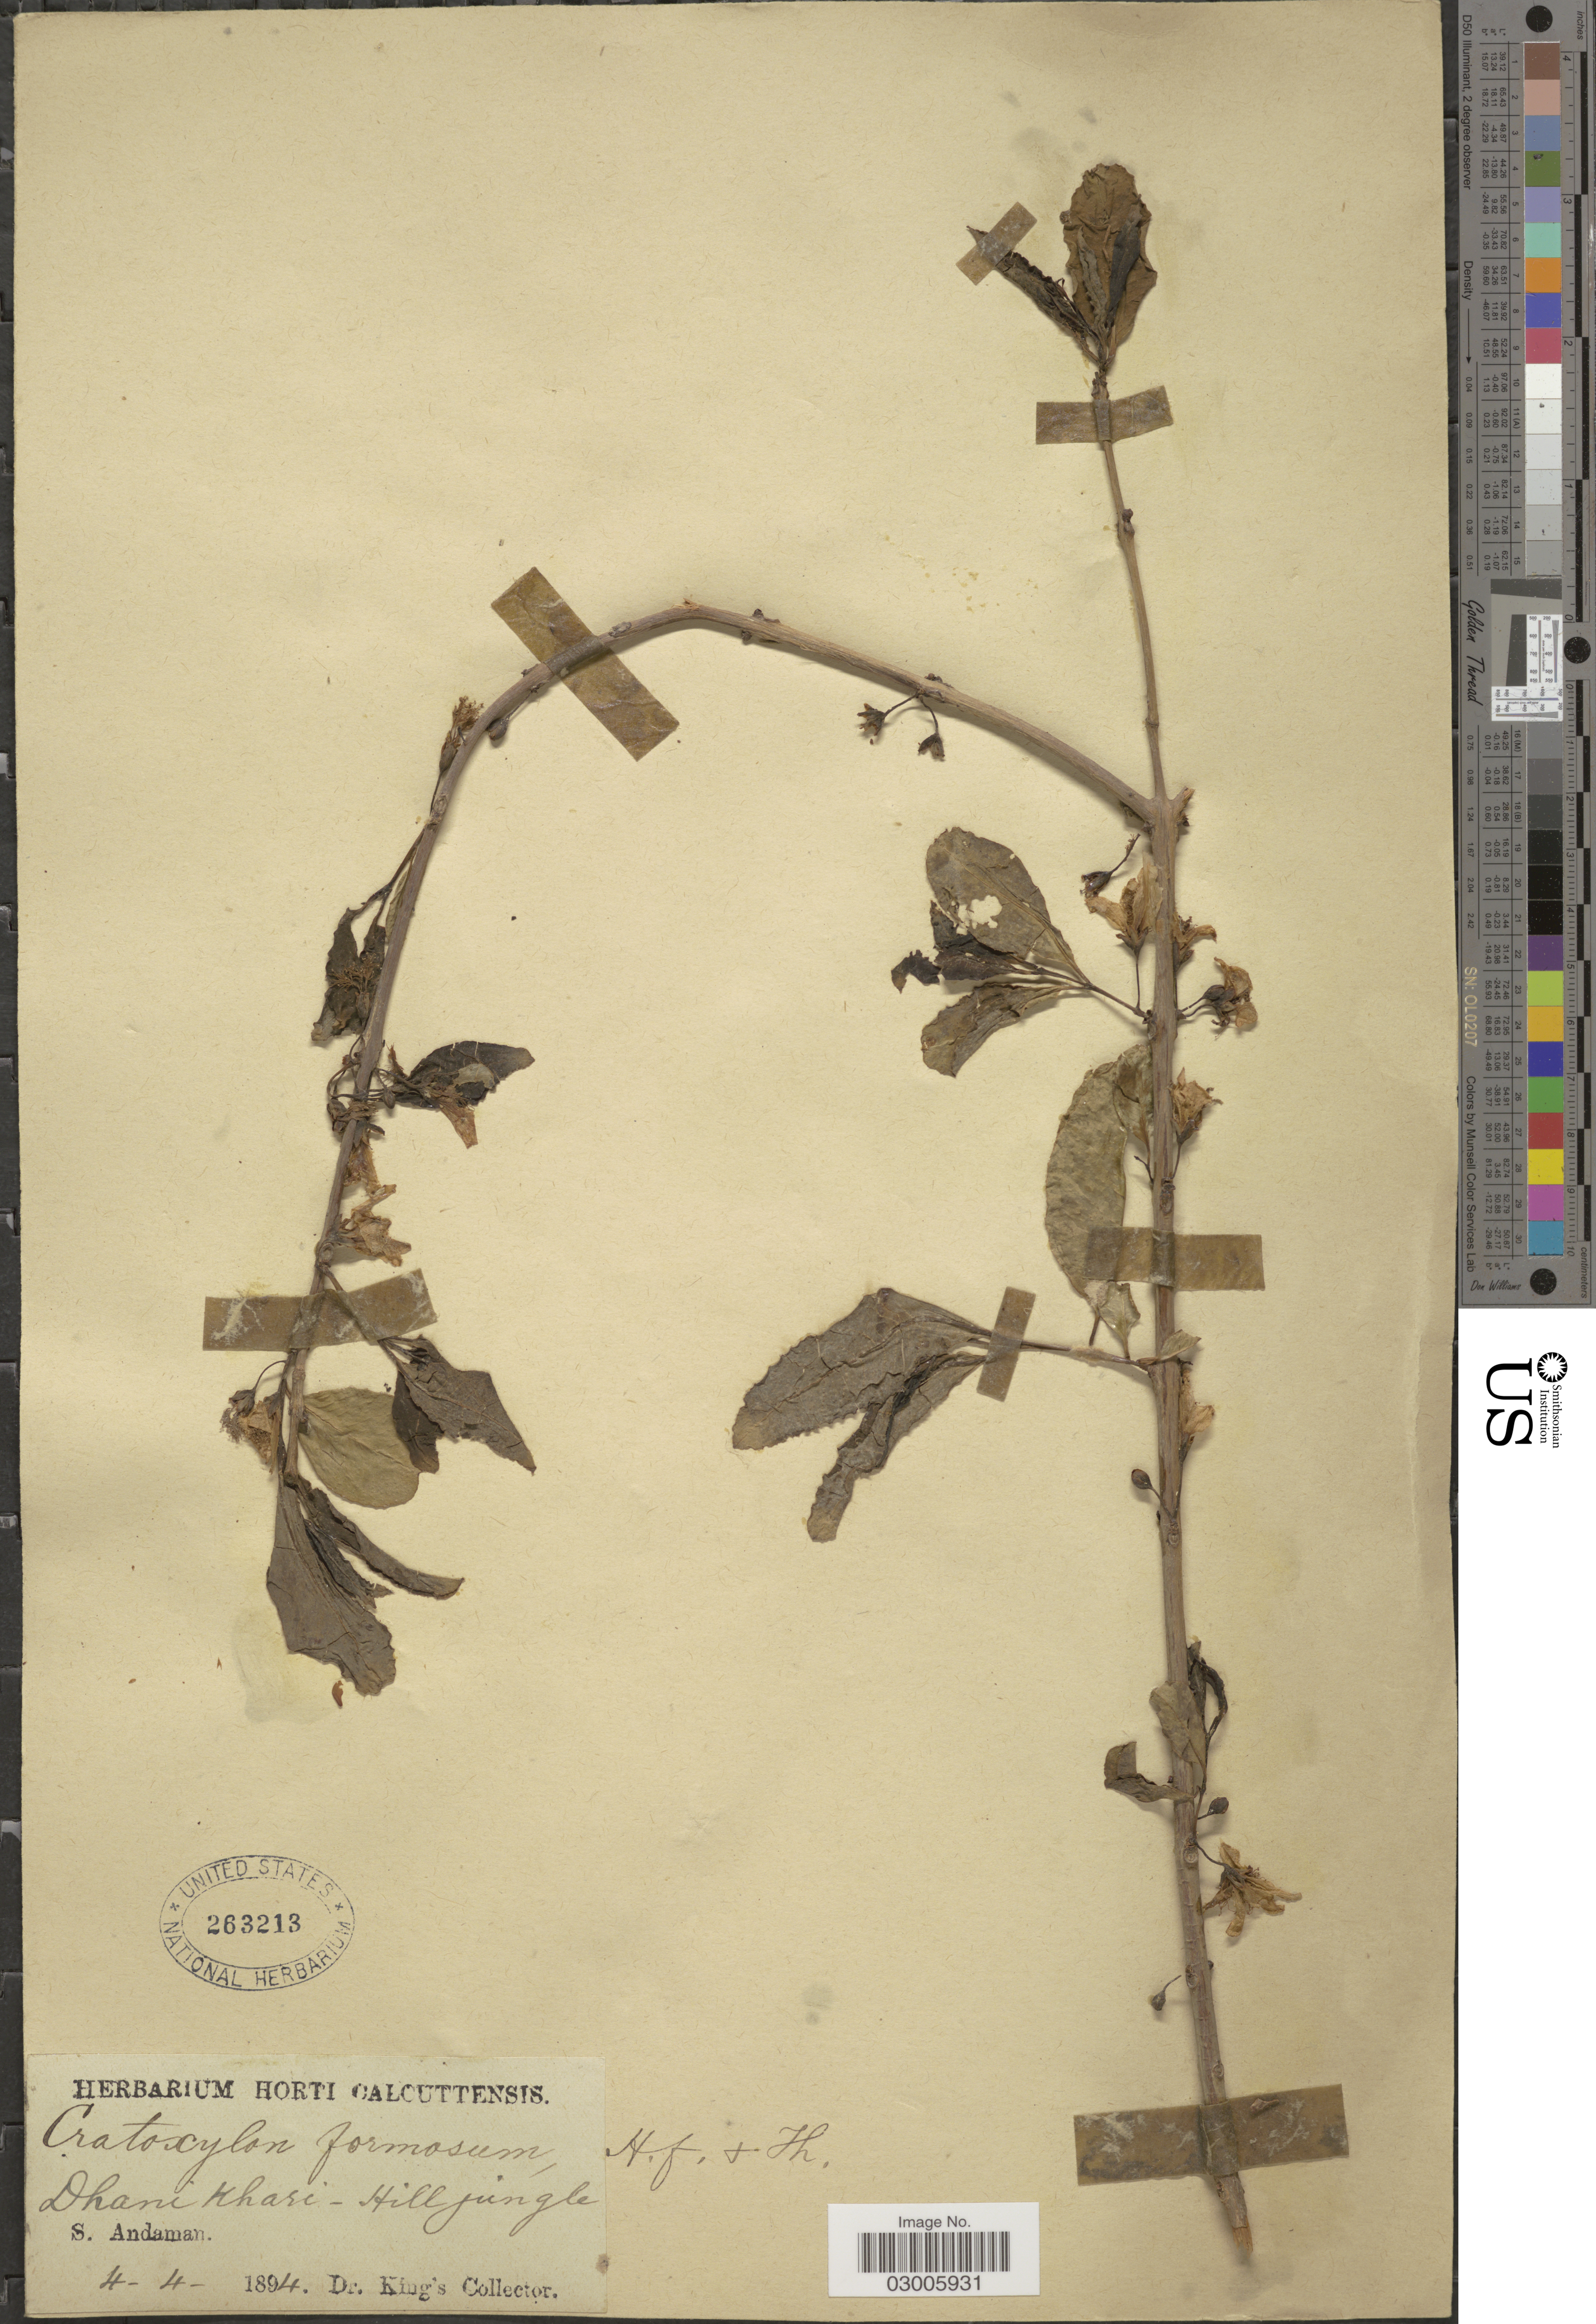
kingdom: Plantae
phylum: Tracheophyta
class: Magnoliopsida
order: Malpighiales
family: Hypericaceae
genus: Cratoxylum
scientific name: Cratoxylum formosum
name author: (Jack) Benth. & Hook. f. ex Dyer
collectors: Dr. King's collector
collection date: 1894-04-04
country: India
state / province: Andaman and Nicobar Islands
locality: Dhani Khasi - Hill jungle. S. Andaman.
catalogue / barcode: US 263213